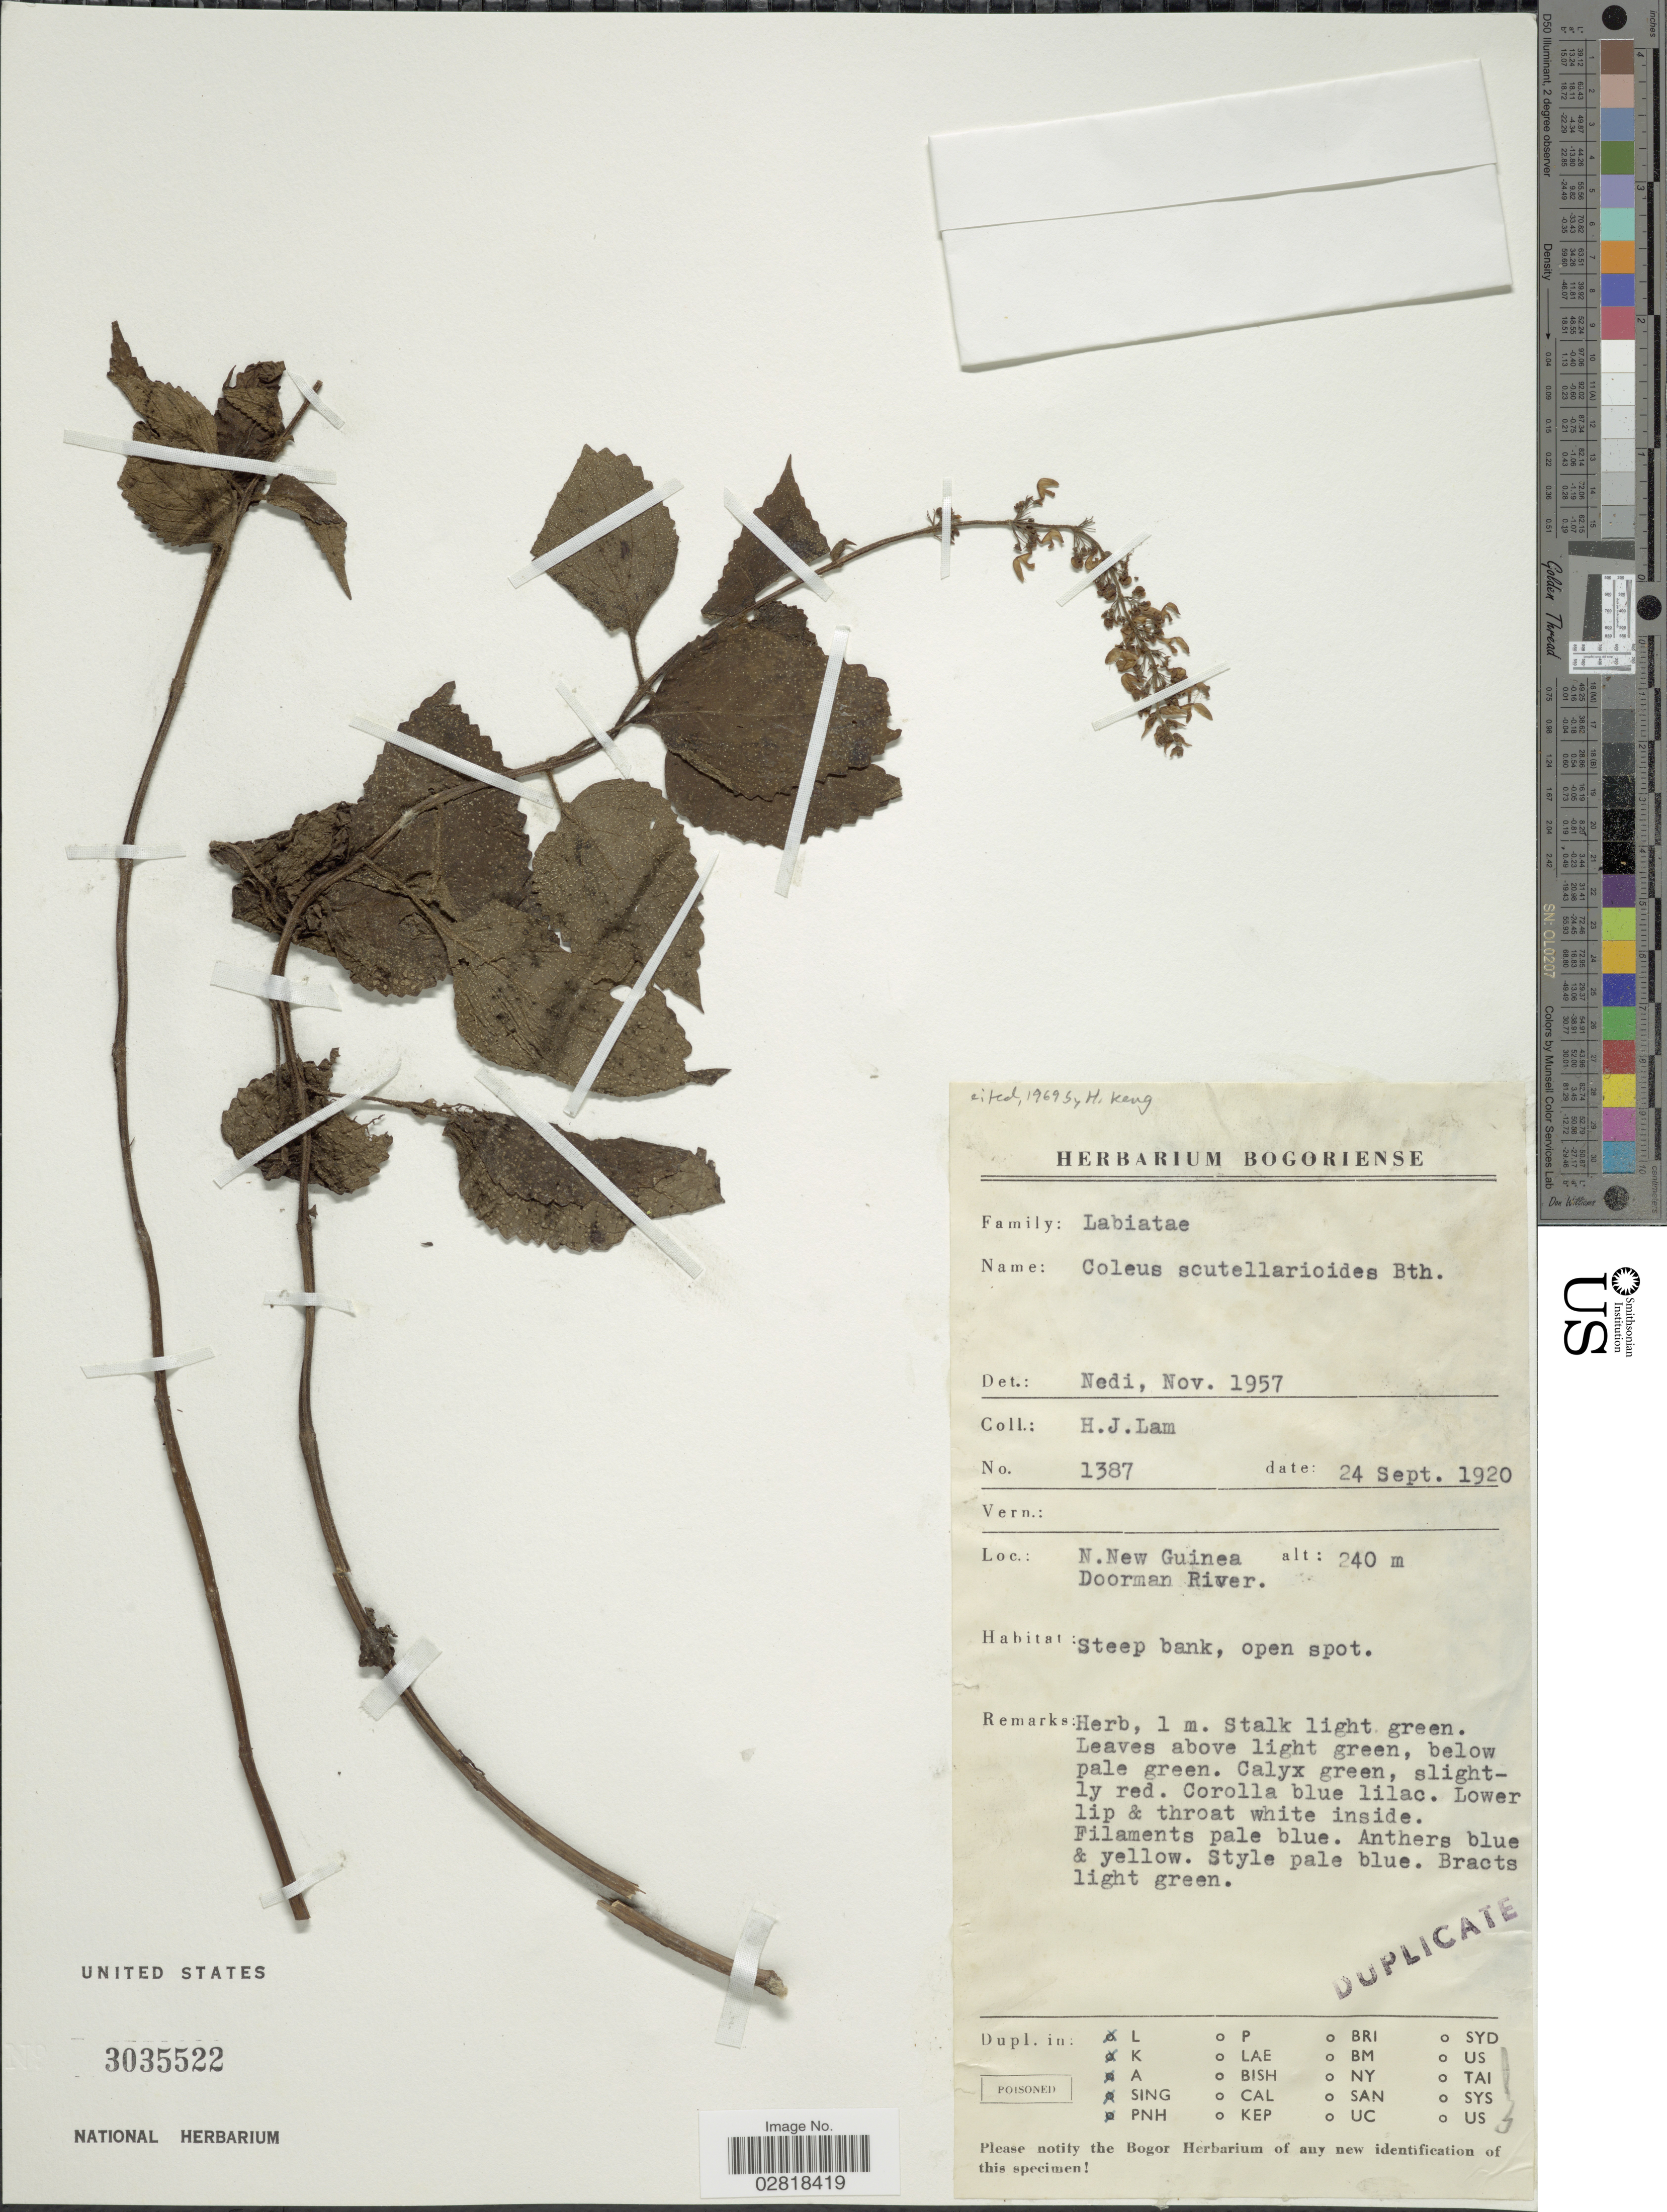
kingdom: Plantae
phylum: Tracheophyta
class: Magnoliopsida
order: Lamiales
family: Lamiaceae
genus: Coleus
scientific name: Coleus scutellarioides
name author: (L.) Benth.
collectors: H. J. Lam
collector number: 1387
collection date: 1920-09-24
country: Indonesia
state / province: Papua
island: New Guinea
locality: N. New Guinea. Doorman River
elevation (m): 240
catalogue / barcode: US 3035522